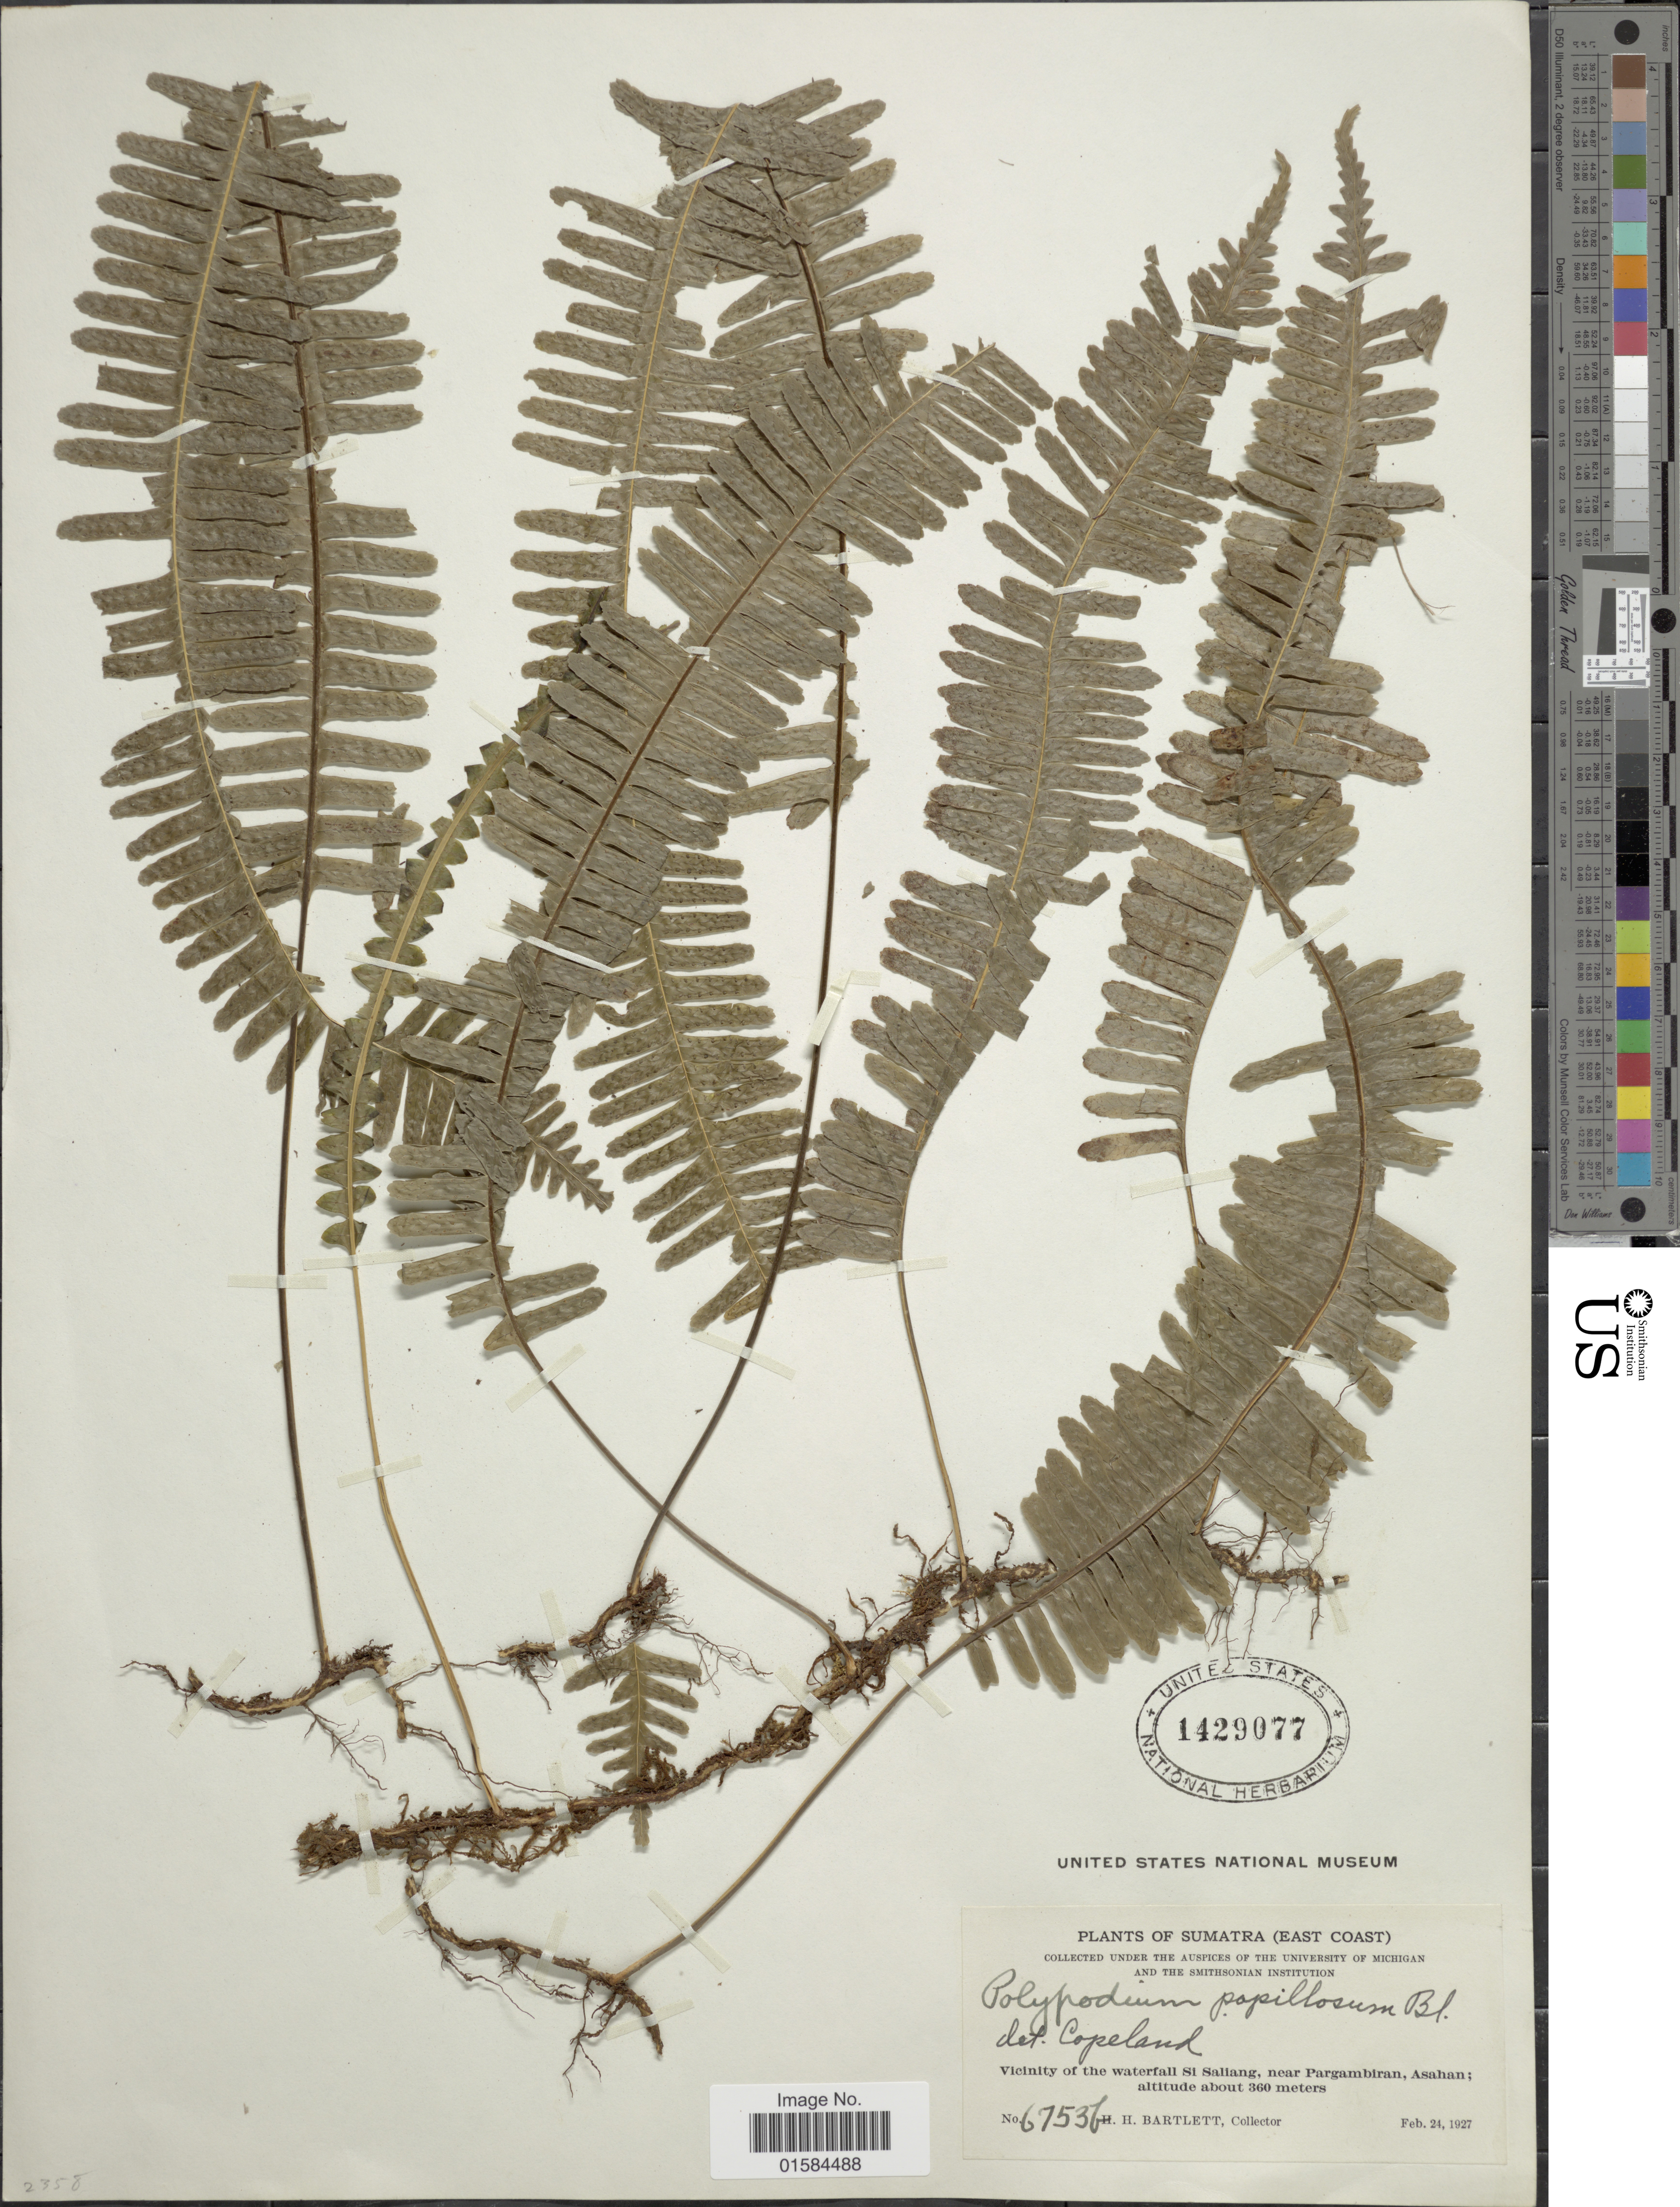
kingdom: Plantae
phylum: Tracheophyta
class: Polypodiopsida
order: Polypodiales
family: Polypodiaceae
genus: Thylacopteris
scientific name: Thylacopteris papillosa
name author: (Blume) Kunze ex J. Sm.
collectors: H. H. Bartlett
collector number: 6753f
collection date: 1927-02-24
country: Indonesia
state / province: Sumatra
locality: Sumatra (East Coast), Vicinity of the waterfall Si Saliang, near Pargambiran, Asahan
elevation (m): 360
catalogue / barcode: US 1429077